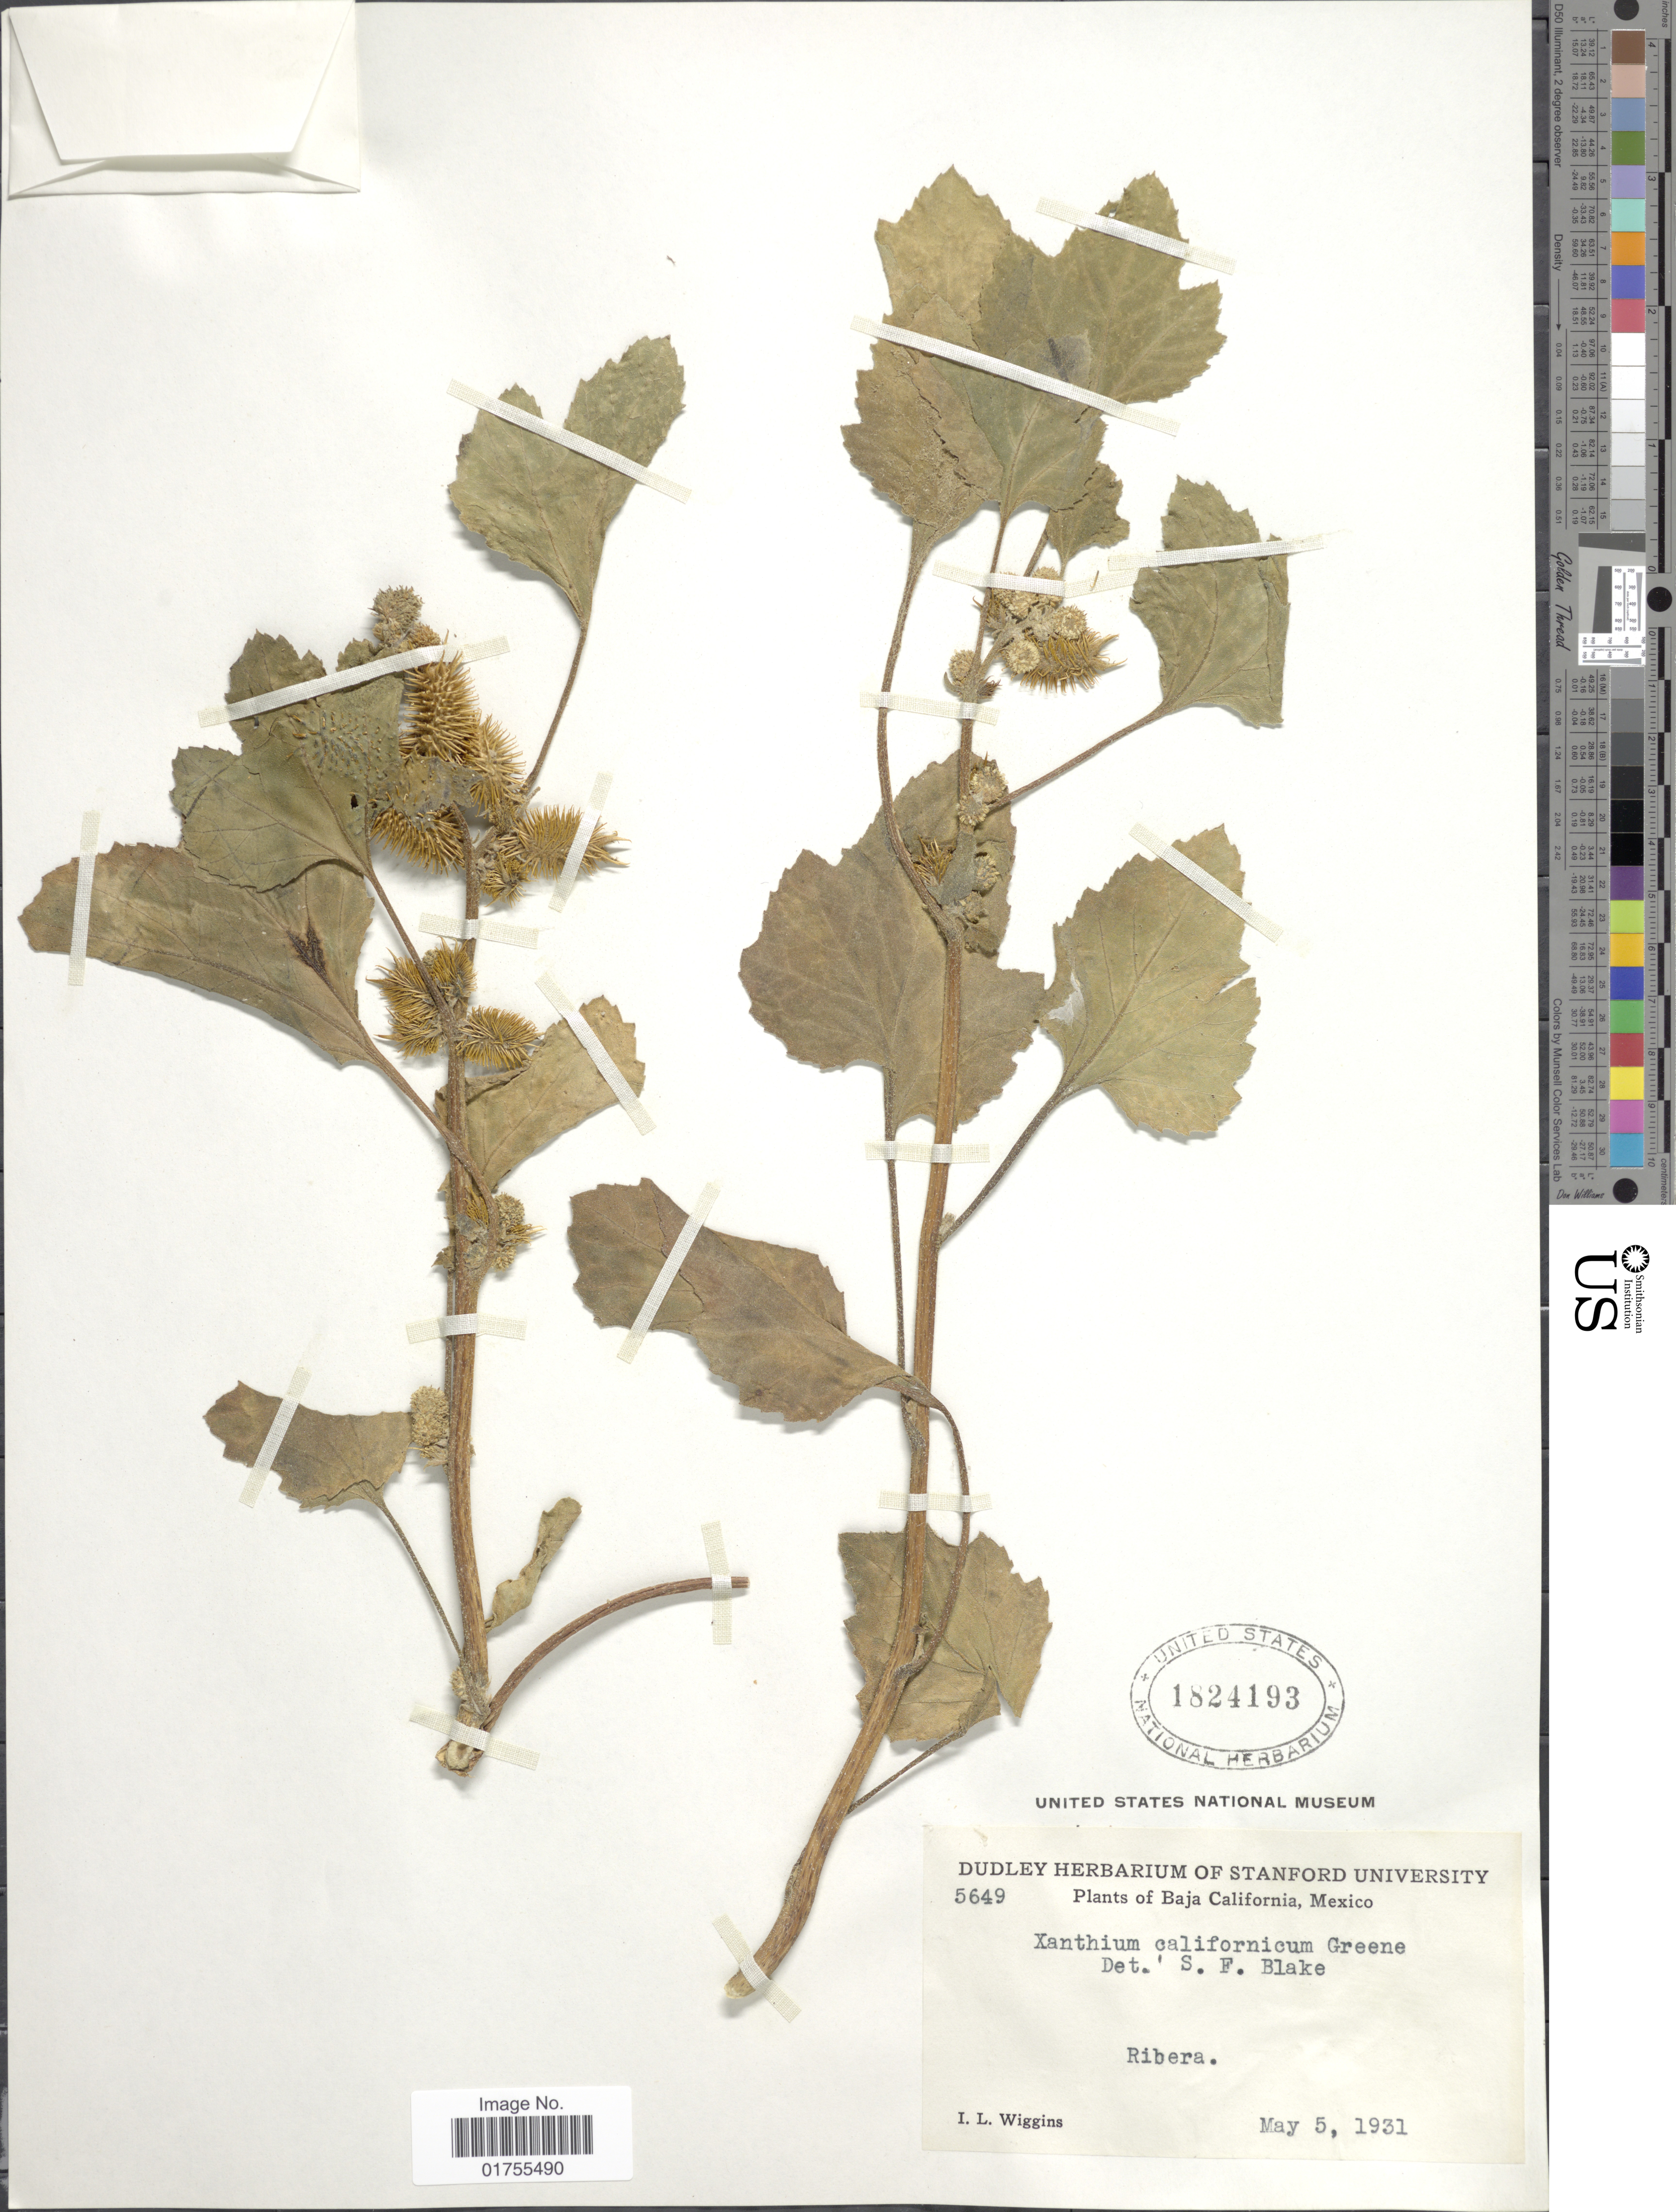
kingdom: Plantae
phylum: Tracheophyta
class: Magnoliopsida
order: Asterales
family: Asteraceae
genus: Xanthium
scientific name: Xanthium californicum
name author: Greene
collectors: I. L. Wiggins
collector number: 5649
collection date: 1931-05-05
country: Mexico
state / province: Baja California Sur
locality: Ribera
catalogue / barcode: US 1824193